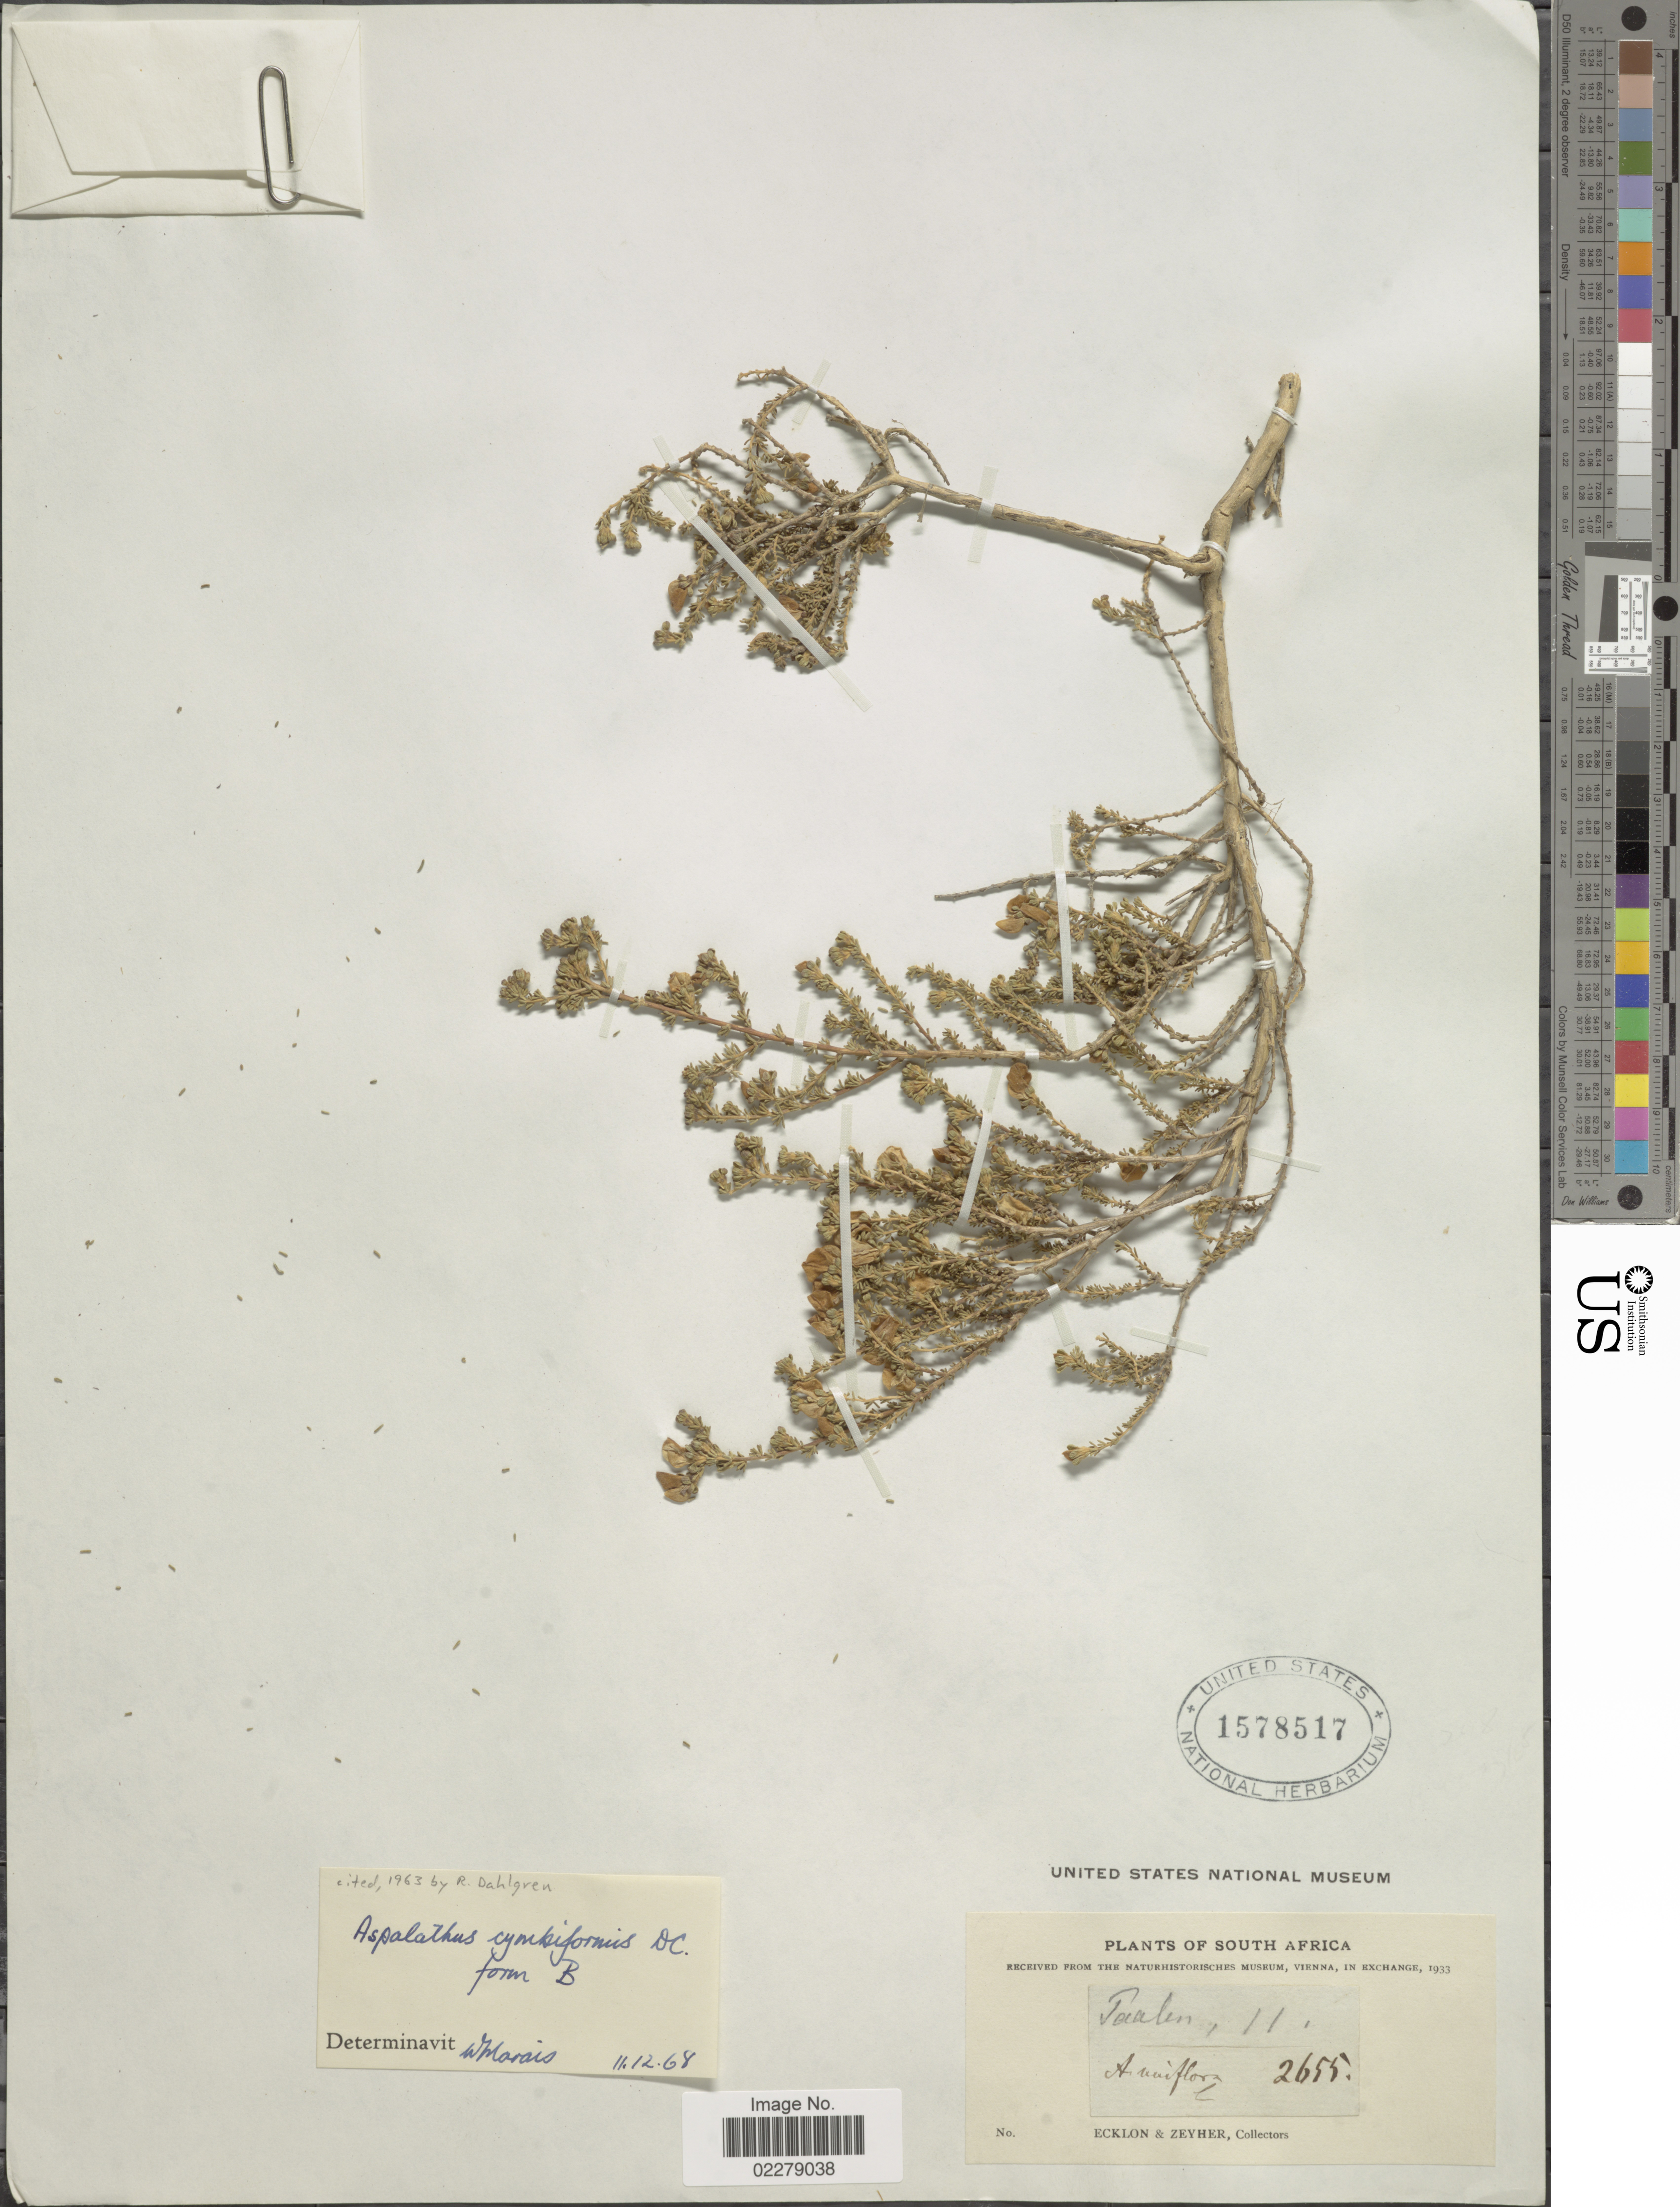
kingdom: Plantae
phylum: Tracheophyta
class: Magnoliopsida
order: Fabales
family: Fabaceae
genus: Aspalathus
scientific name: Aspalathus cymbiformis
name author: DC.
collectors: -. Ecklon & -. Zeyher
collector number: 2655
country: South Africa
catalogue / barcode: US 1578517